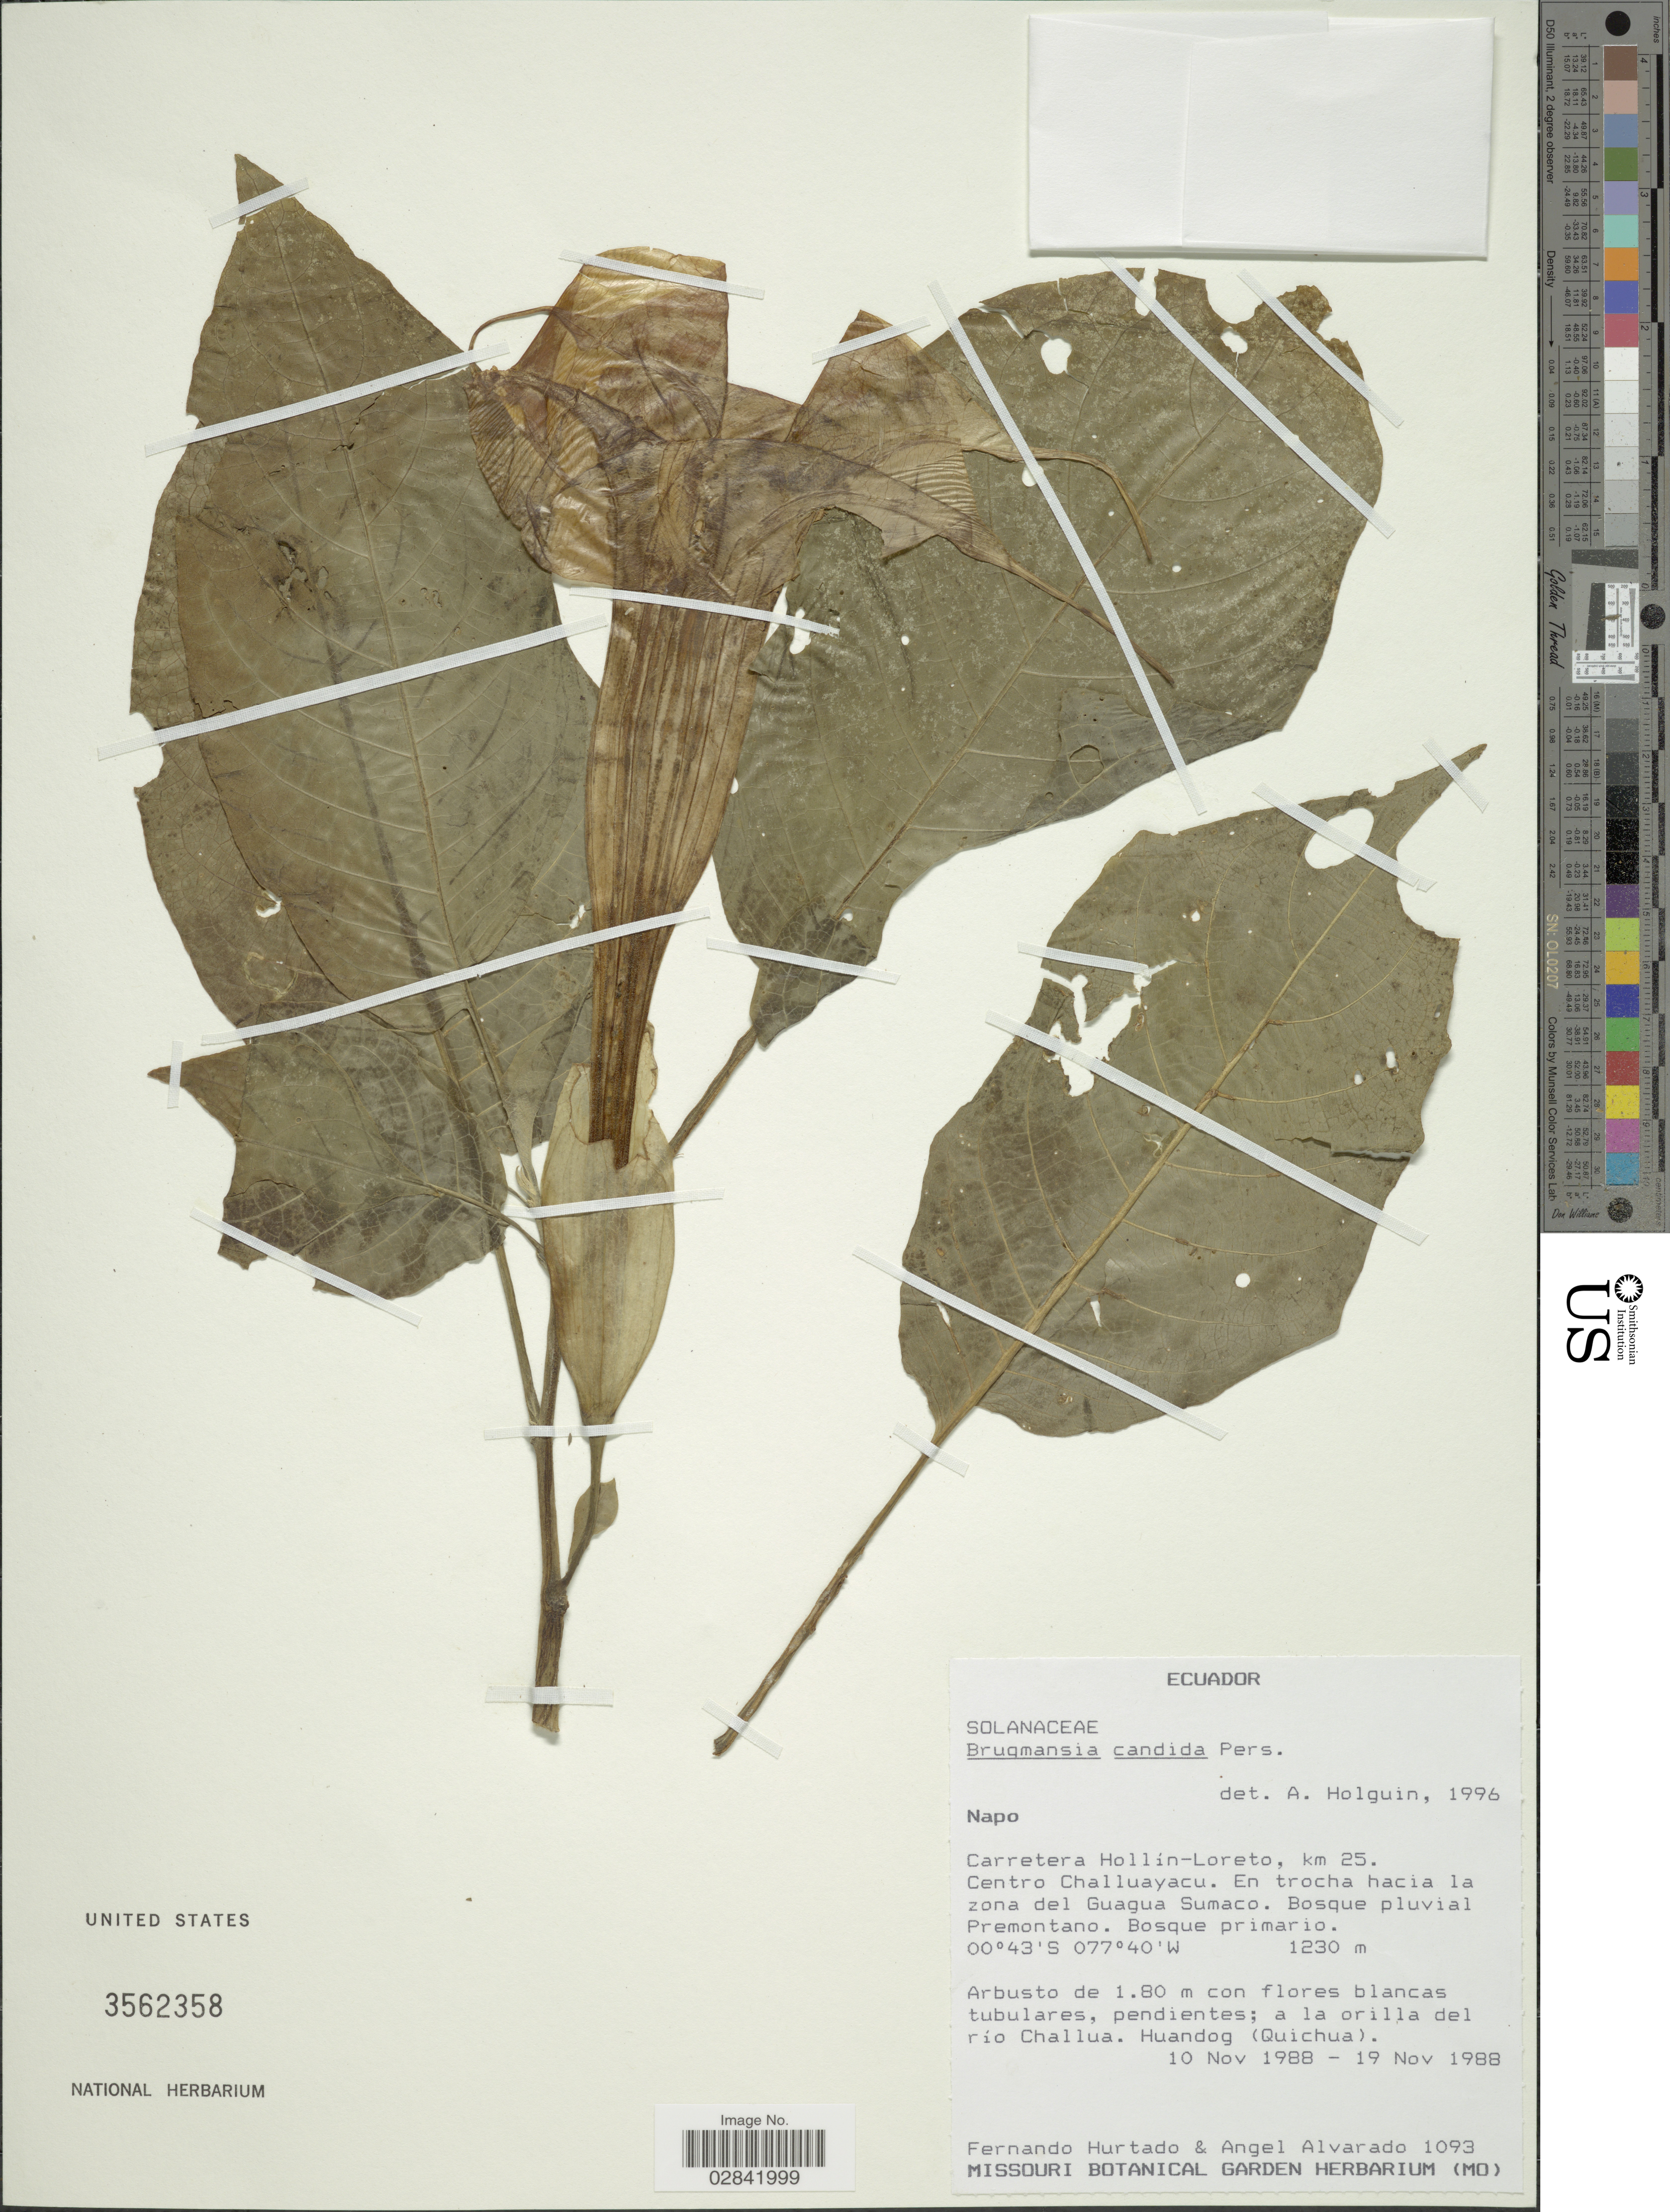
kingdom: Plantae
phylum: Tracheophyta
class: Magnoliopsida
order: Solanales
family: Solanaceae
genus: Brugmansia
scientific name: Brugmansia x candida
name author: Pers.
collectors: F. Hurtado & A. Alvarado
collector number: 1093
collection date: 1988-11-10/1988-11-19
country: Ecuador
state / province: Napo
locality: Carretera Hollín-Loreto, km 25. Centro Challuayacu. En trocha hacia la zona del Guagua Sumaco.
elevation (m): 1230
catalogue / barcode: US 3562358